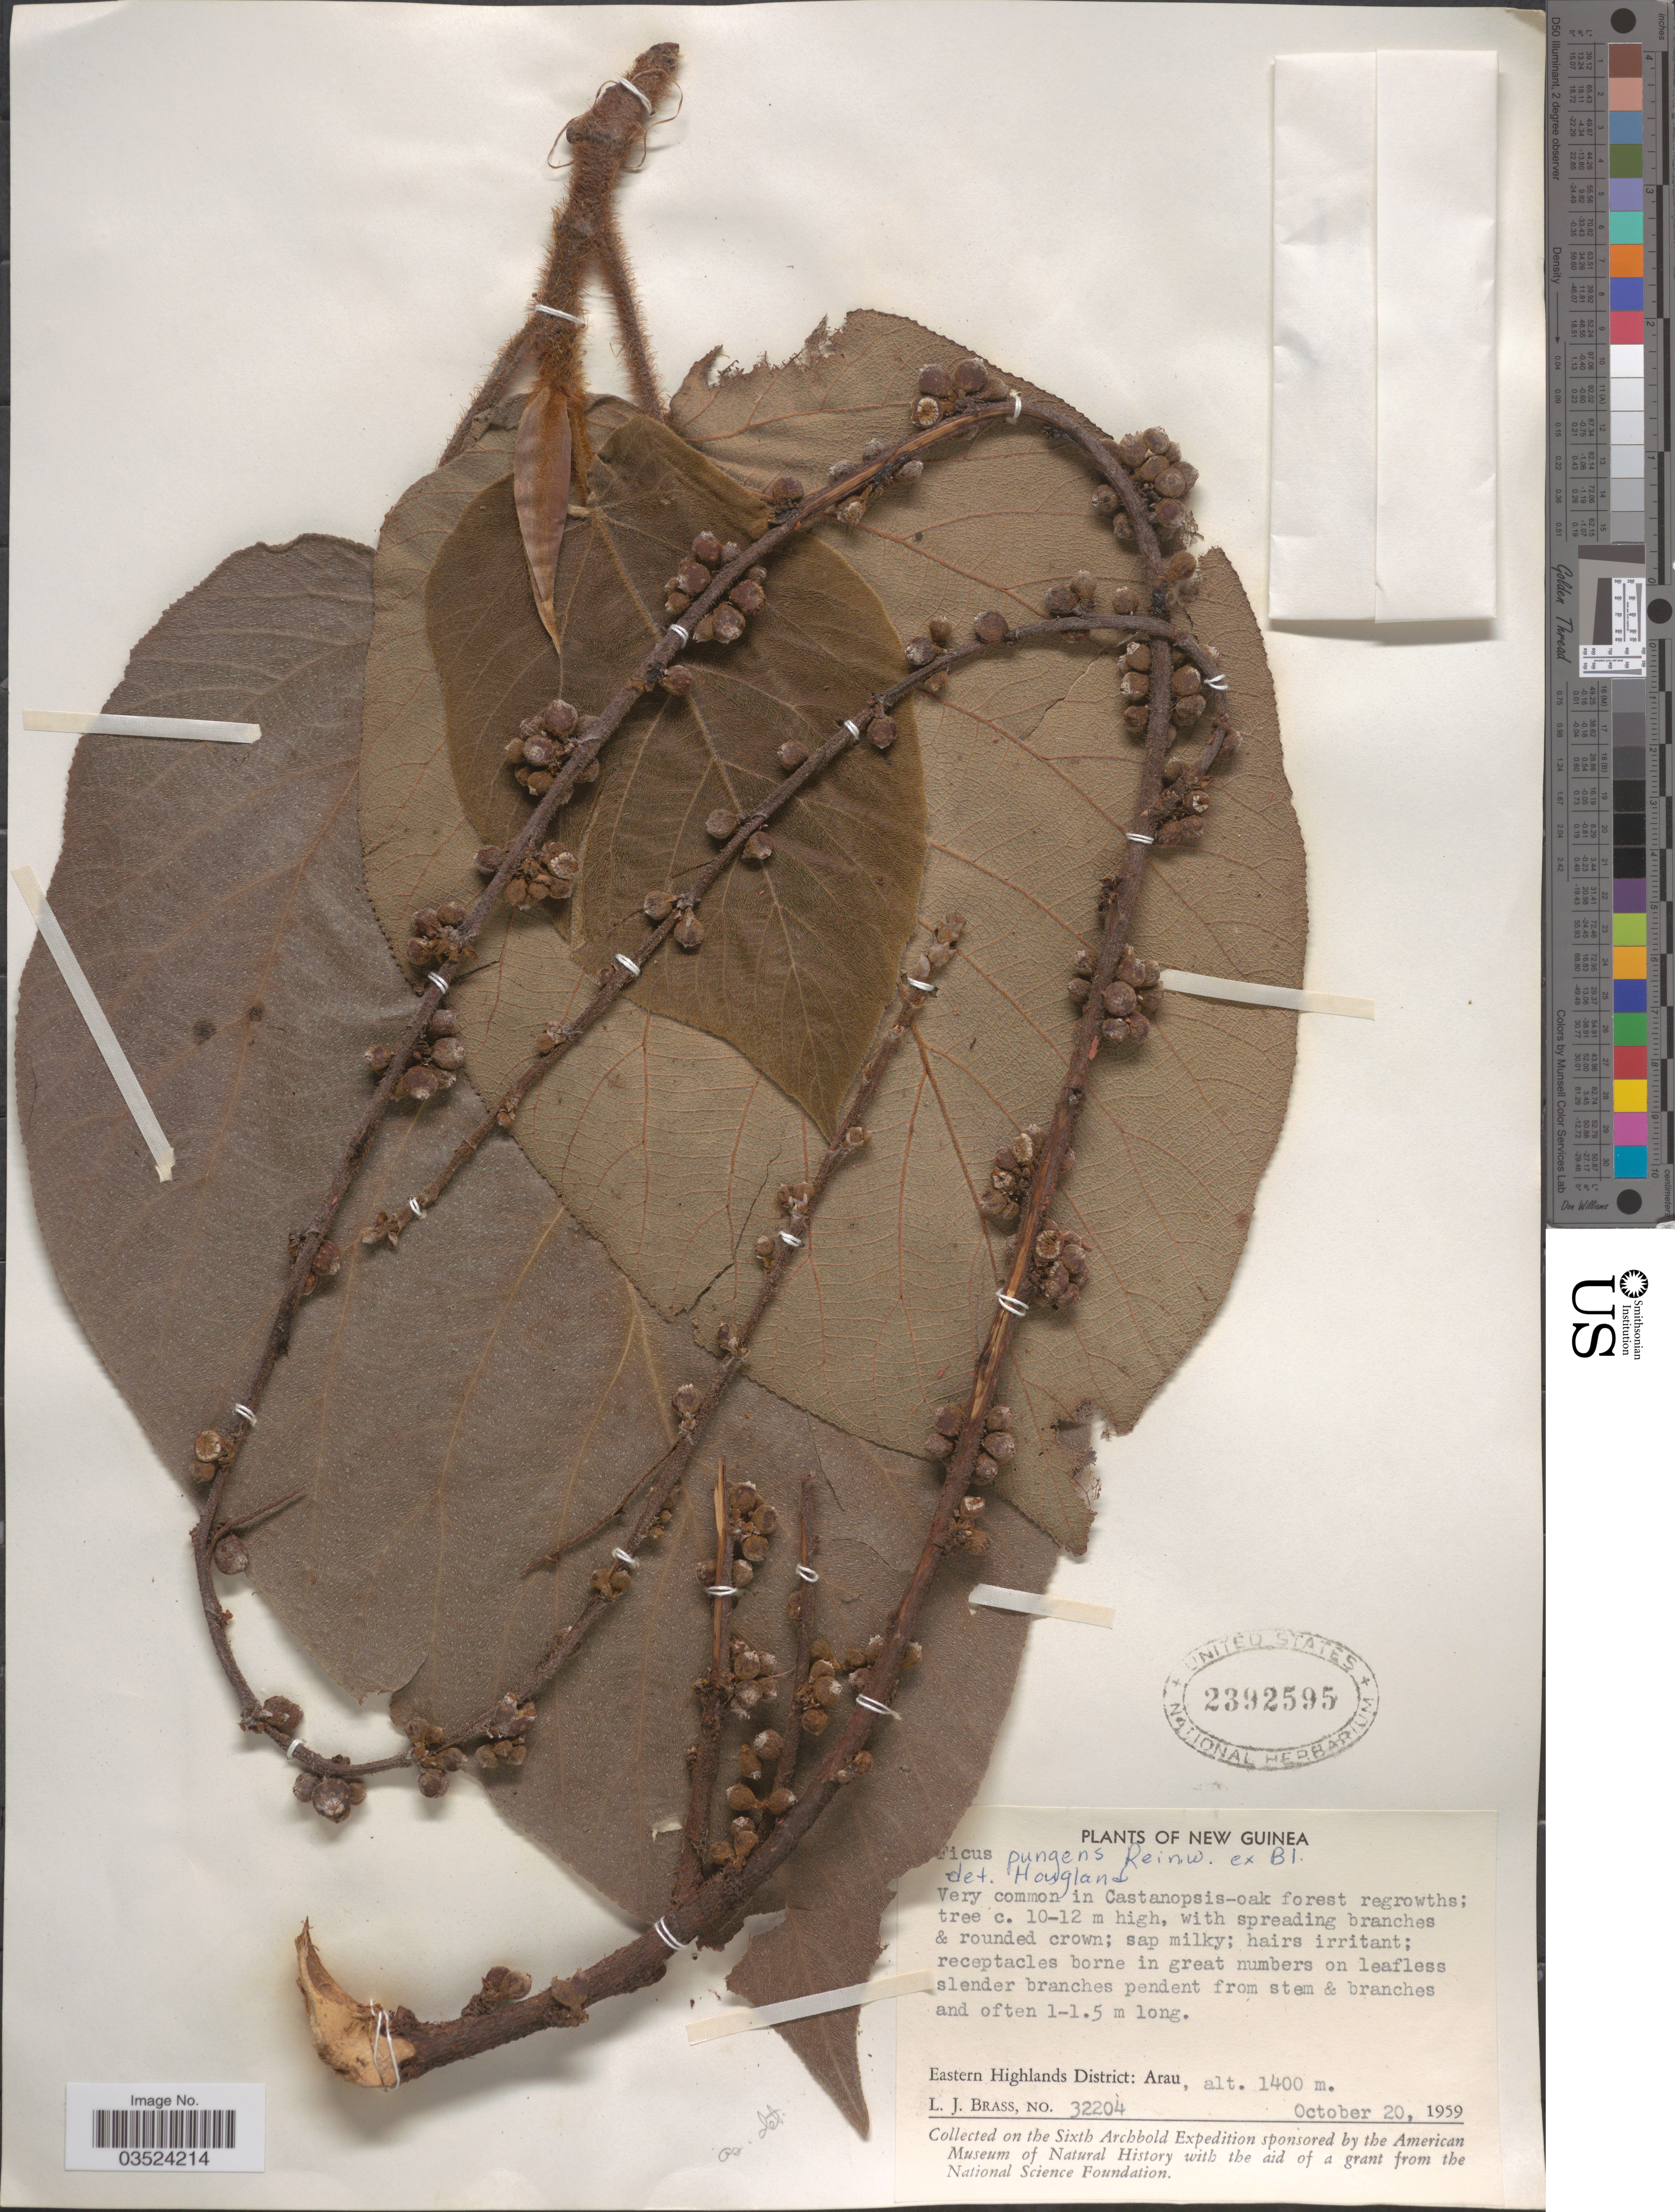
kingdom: Plantae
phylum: Tracheophyta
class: Magnoliopsida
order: Rosales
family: Moraceae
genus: Ficus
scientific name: Ficus pungens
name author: Reinw. ex Blume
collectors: L. J. Brass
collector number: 32204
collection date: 1959-10-20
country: Papua New Guinea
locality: New Guinea. Eastern Highlands District: Arau.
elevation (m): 1400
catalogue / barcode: US 2392595